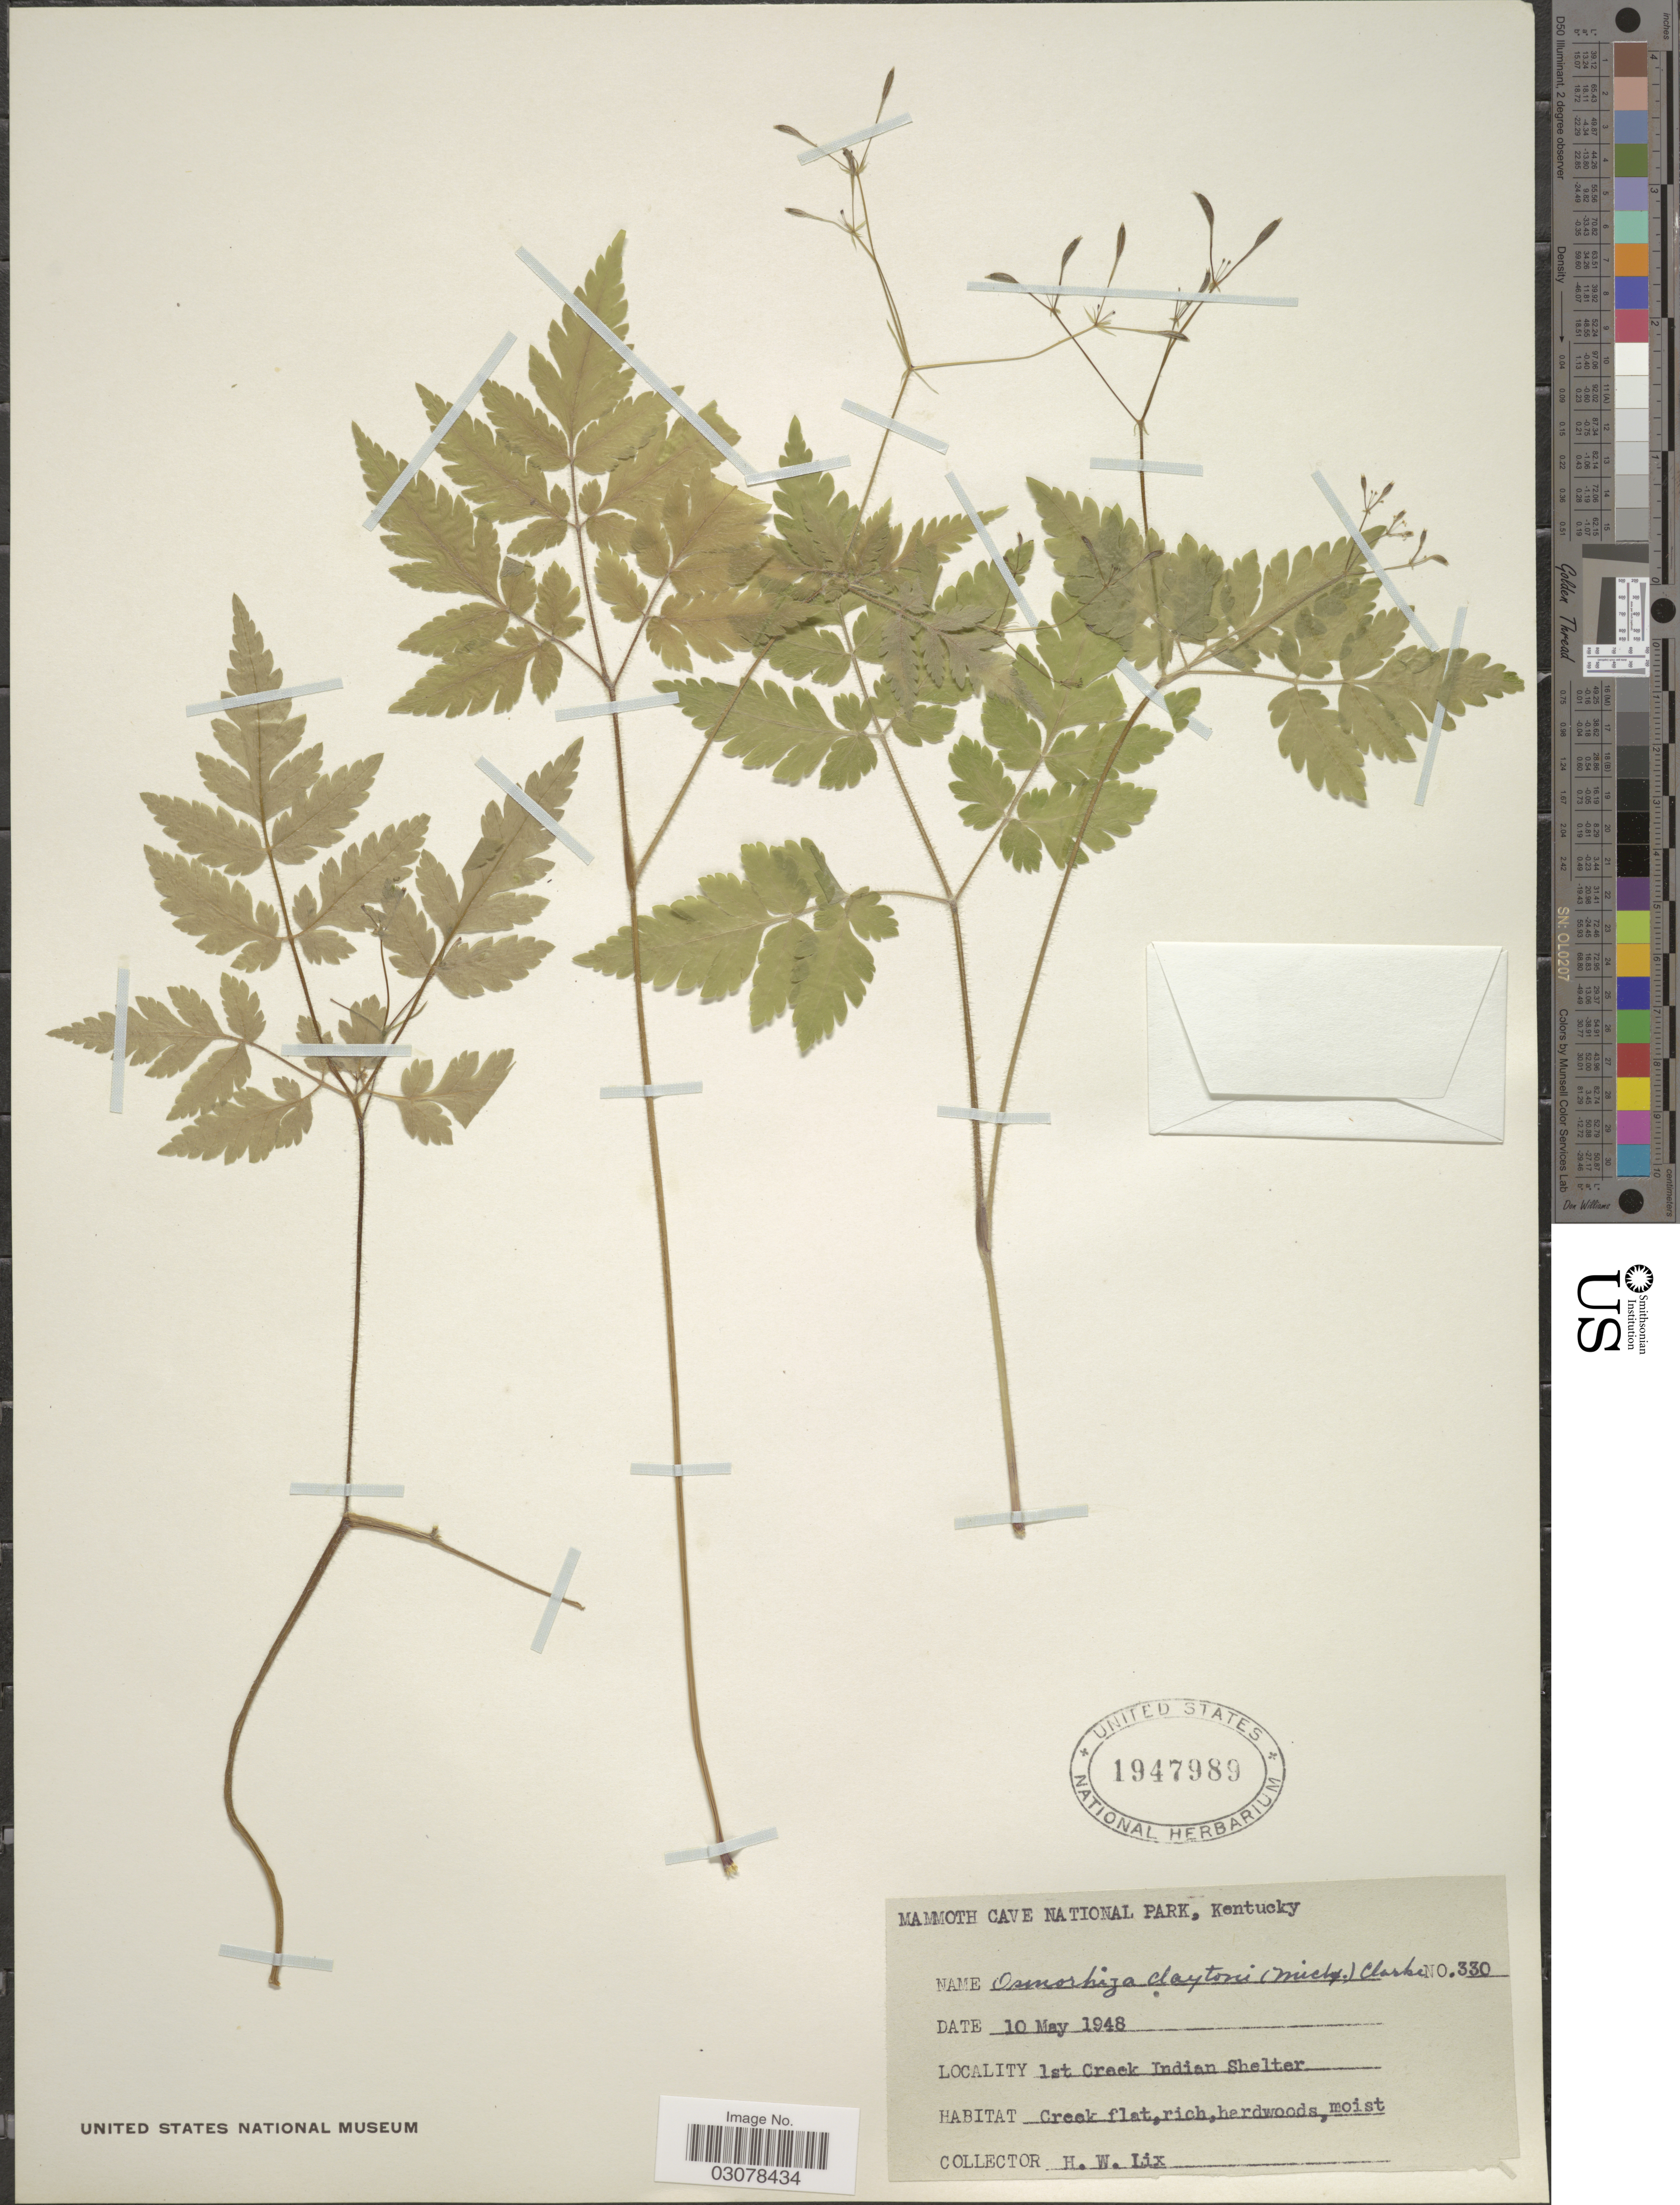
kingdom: Plantae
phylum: Tracheophyta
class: Magnoliopsida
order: Apiales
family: Apiaceae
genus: Osmorhiza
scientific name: Osmorhiza claytonii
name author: (Michx.) C.B. Clarke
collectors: H. W. Lix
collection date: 1948-05-10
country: United States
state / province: Kentucky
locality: Mammoth Cave National Park. 1st Creek Indian Shelter.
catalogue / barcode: US 1947989